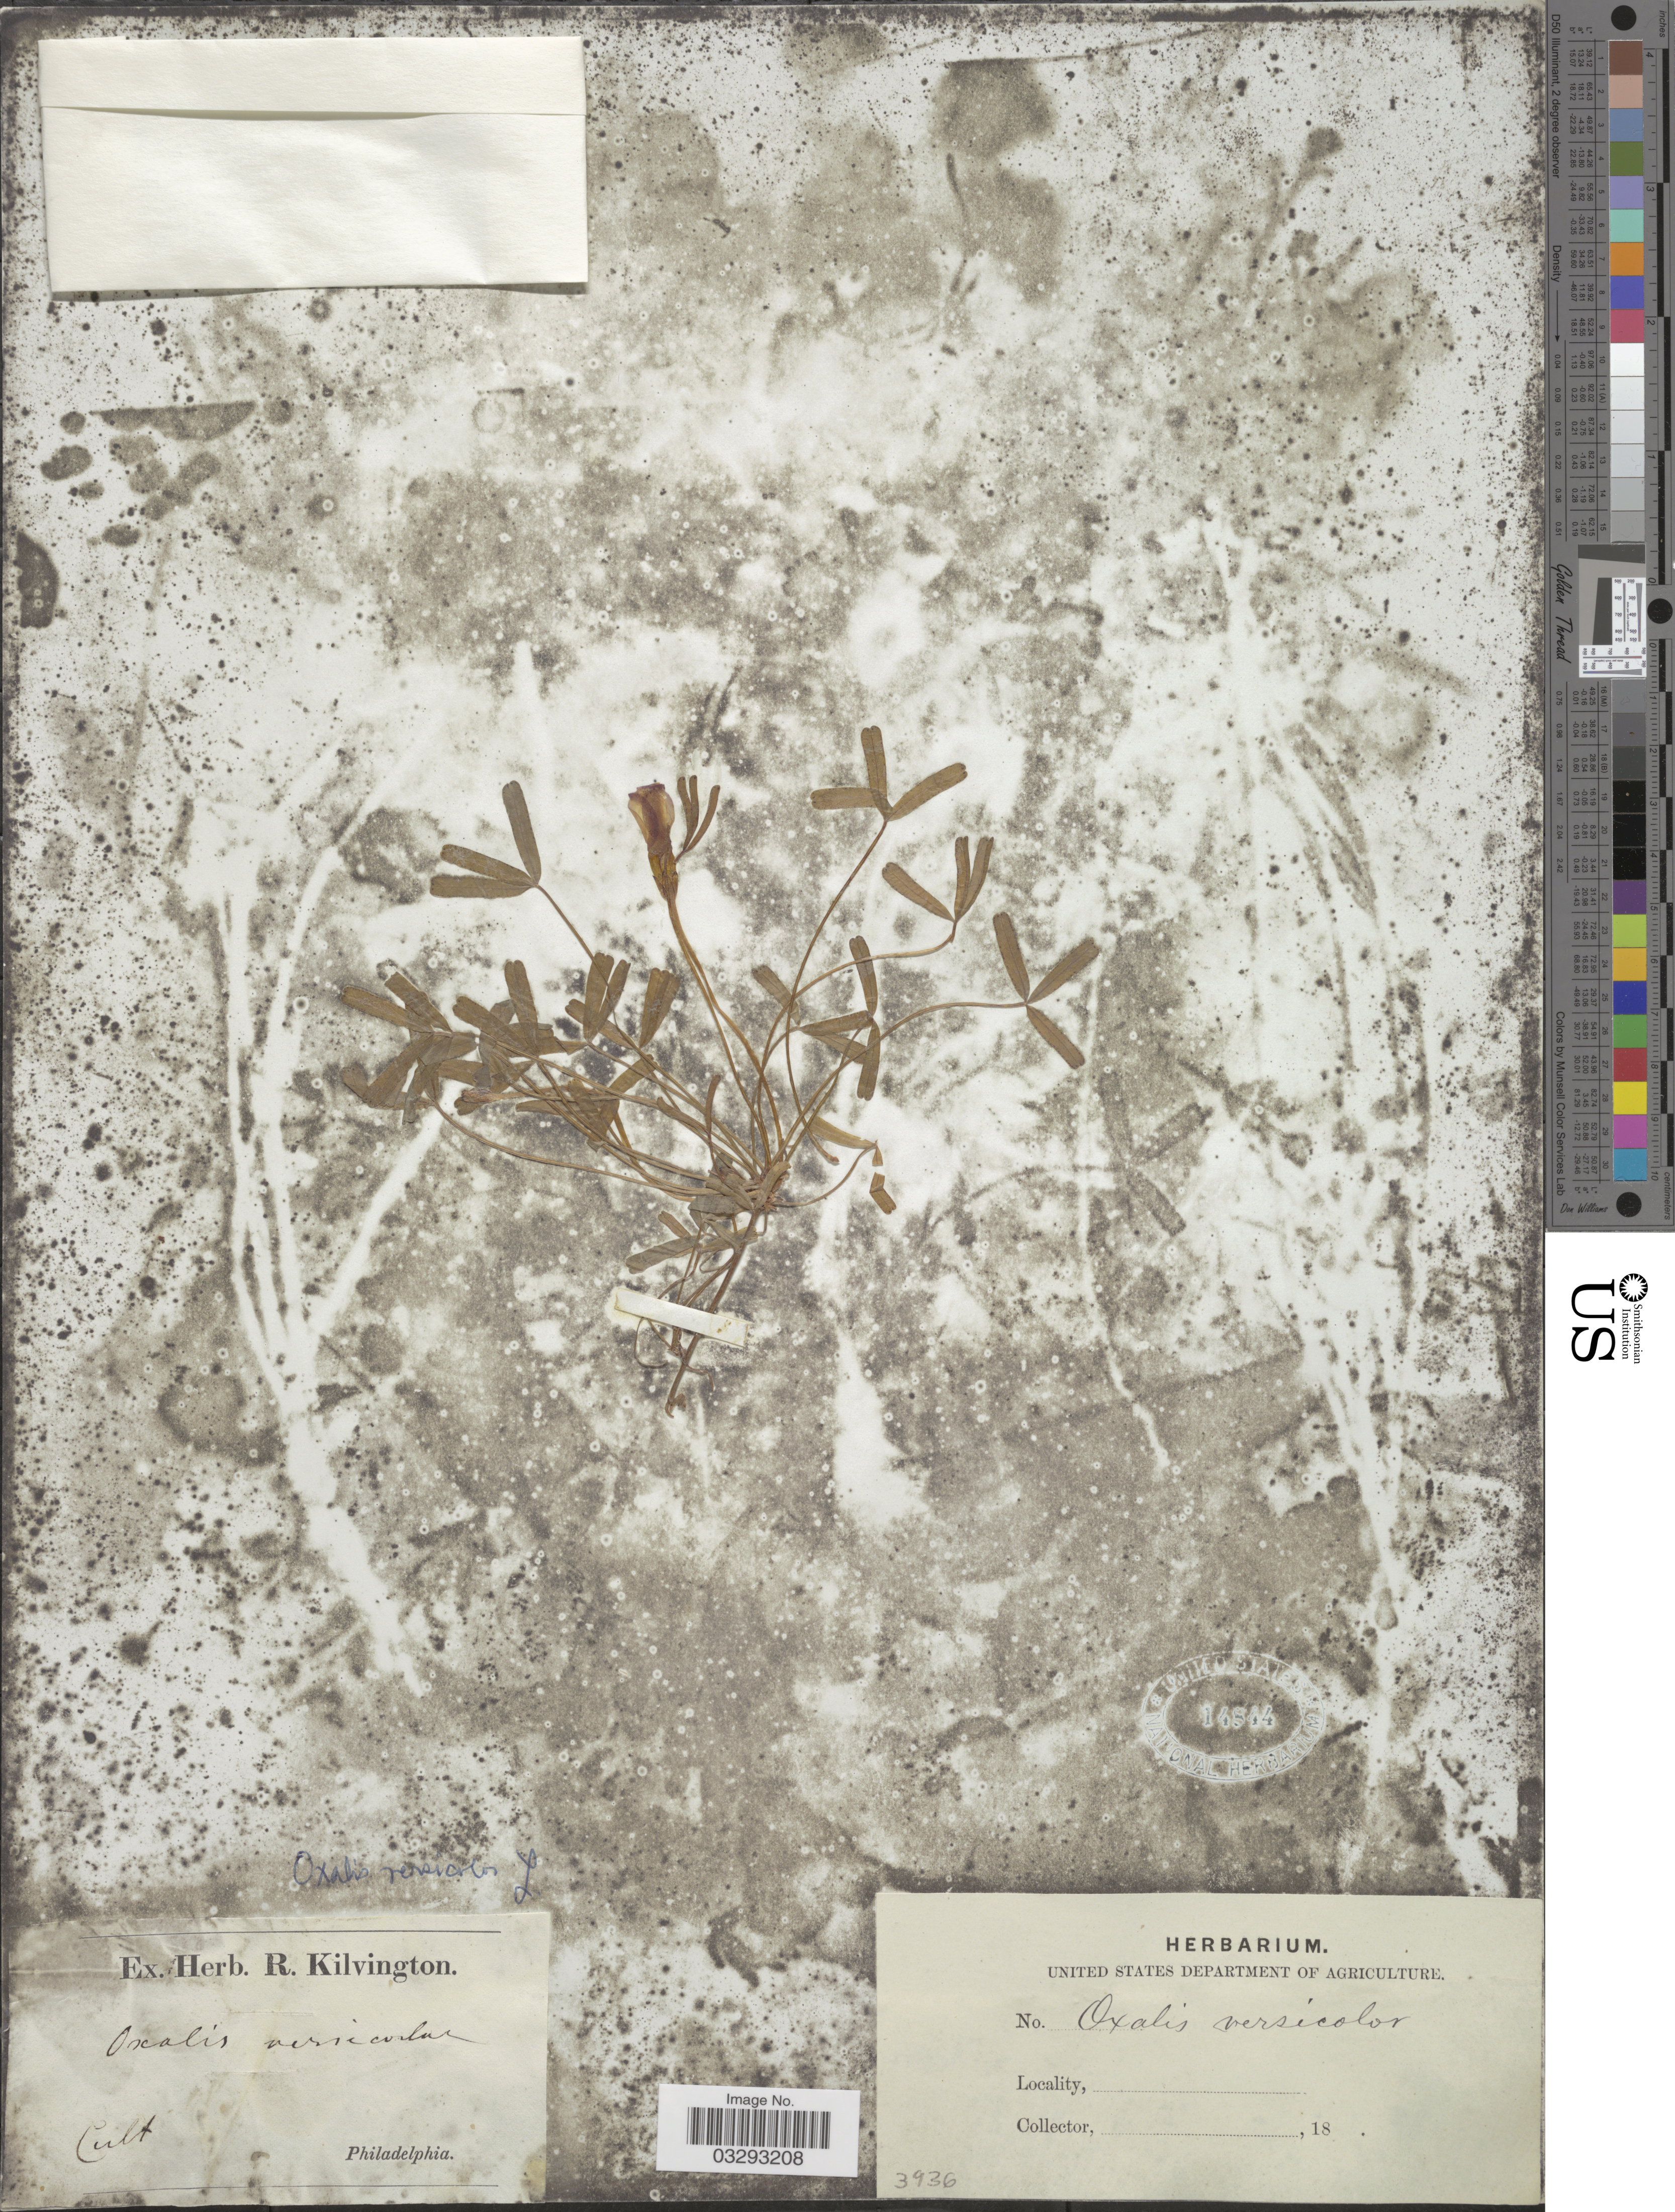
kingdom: Plantae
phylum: Tracheophyta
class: Magnoliopsida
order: Oxalidales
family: Oxalidaceae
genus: Oxalis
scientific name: Oxalis versicolor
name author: L.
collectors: ex herb. R. Kilvington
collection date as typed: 18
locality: Philadelphia.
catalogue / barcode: US 14844